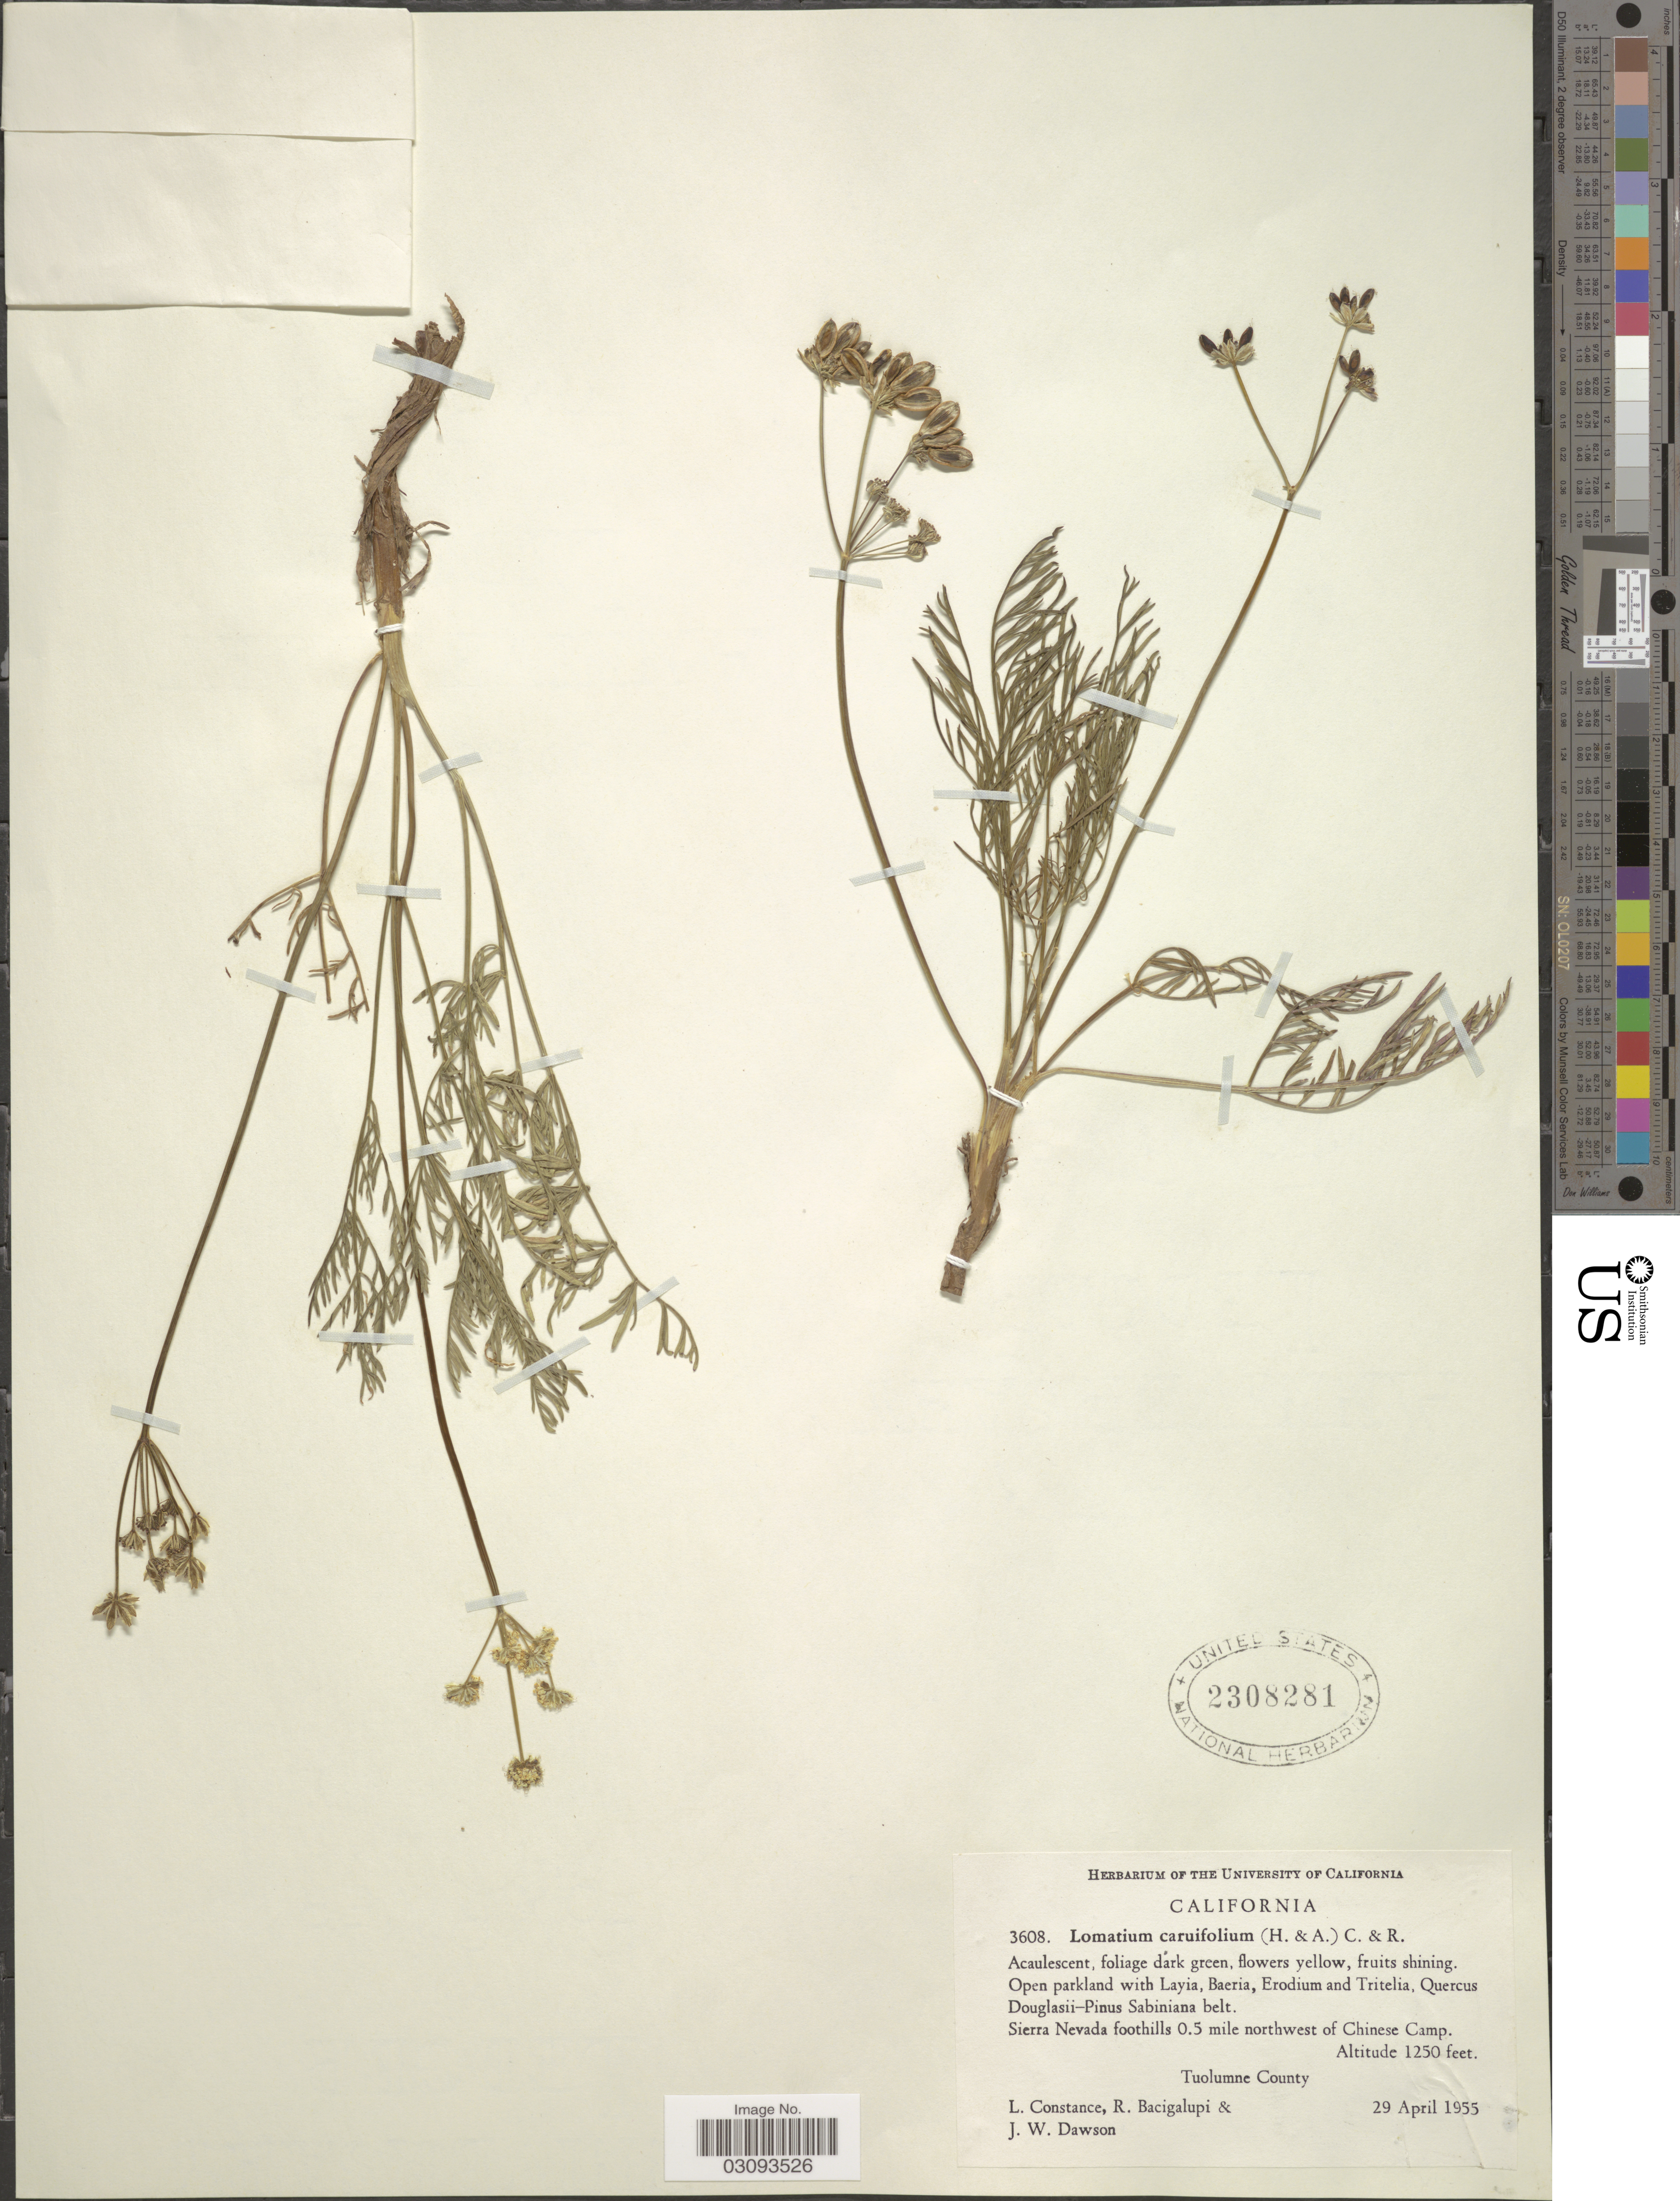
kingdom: Plantae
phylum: Tracheophyta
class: Magnoliopsida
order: Apiales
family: Apiaceae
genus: Lomatium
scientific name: Lomatium caruifolium var. caruifolium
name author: (Hook. & Arn.) J.M. Coult. & Rose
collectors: L. Constance, R. Bacigalupi & J. W. Dawson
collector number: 3608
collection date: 1955-04-29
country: United States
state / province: California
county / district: Tuolumne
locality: Sierra Nevada foothills 0.5 mile northwest of Chinese Camp. Tuolumne County.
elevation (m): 381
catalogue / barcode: US 2308281